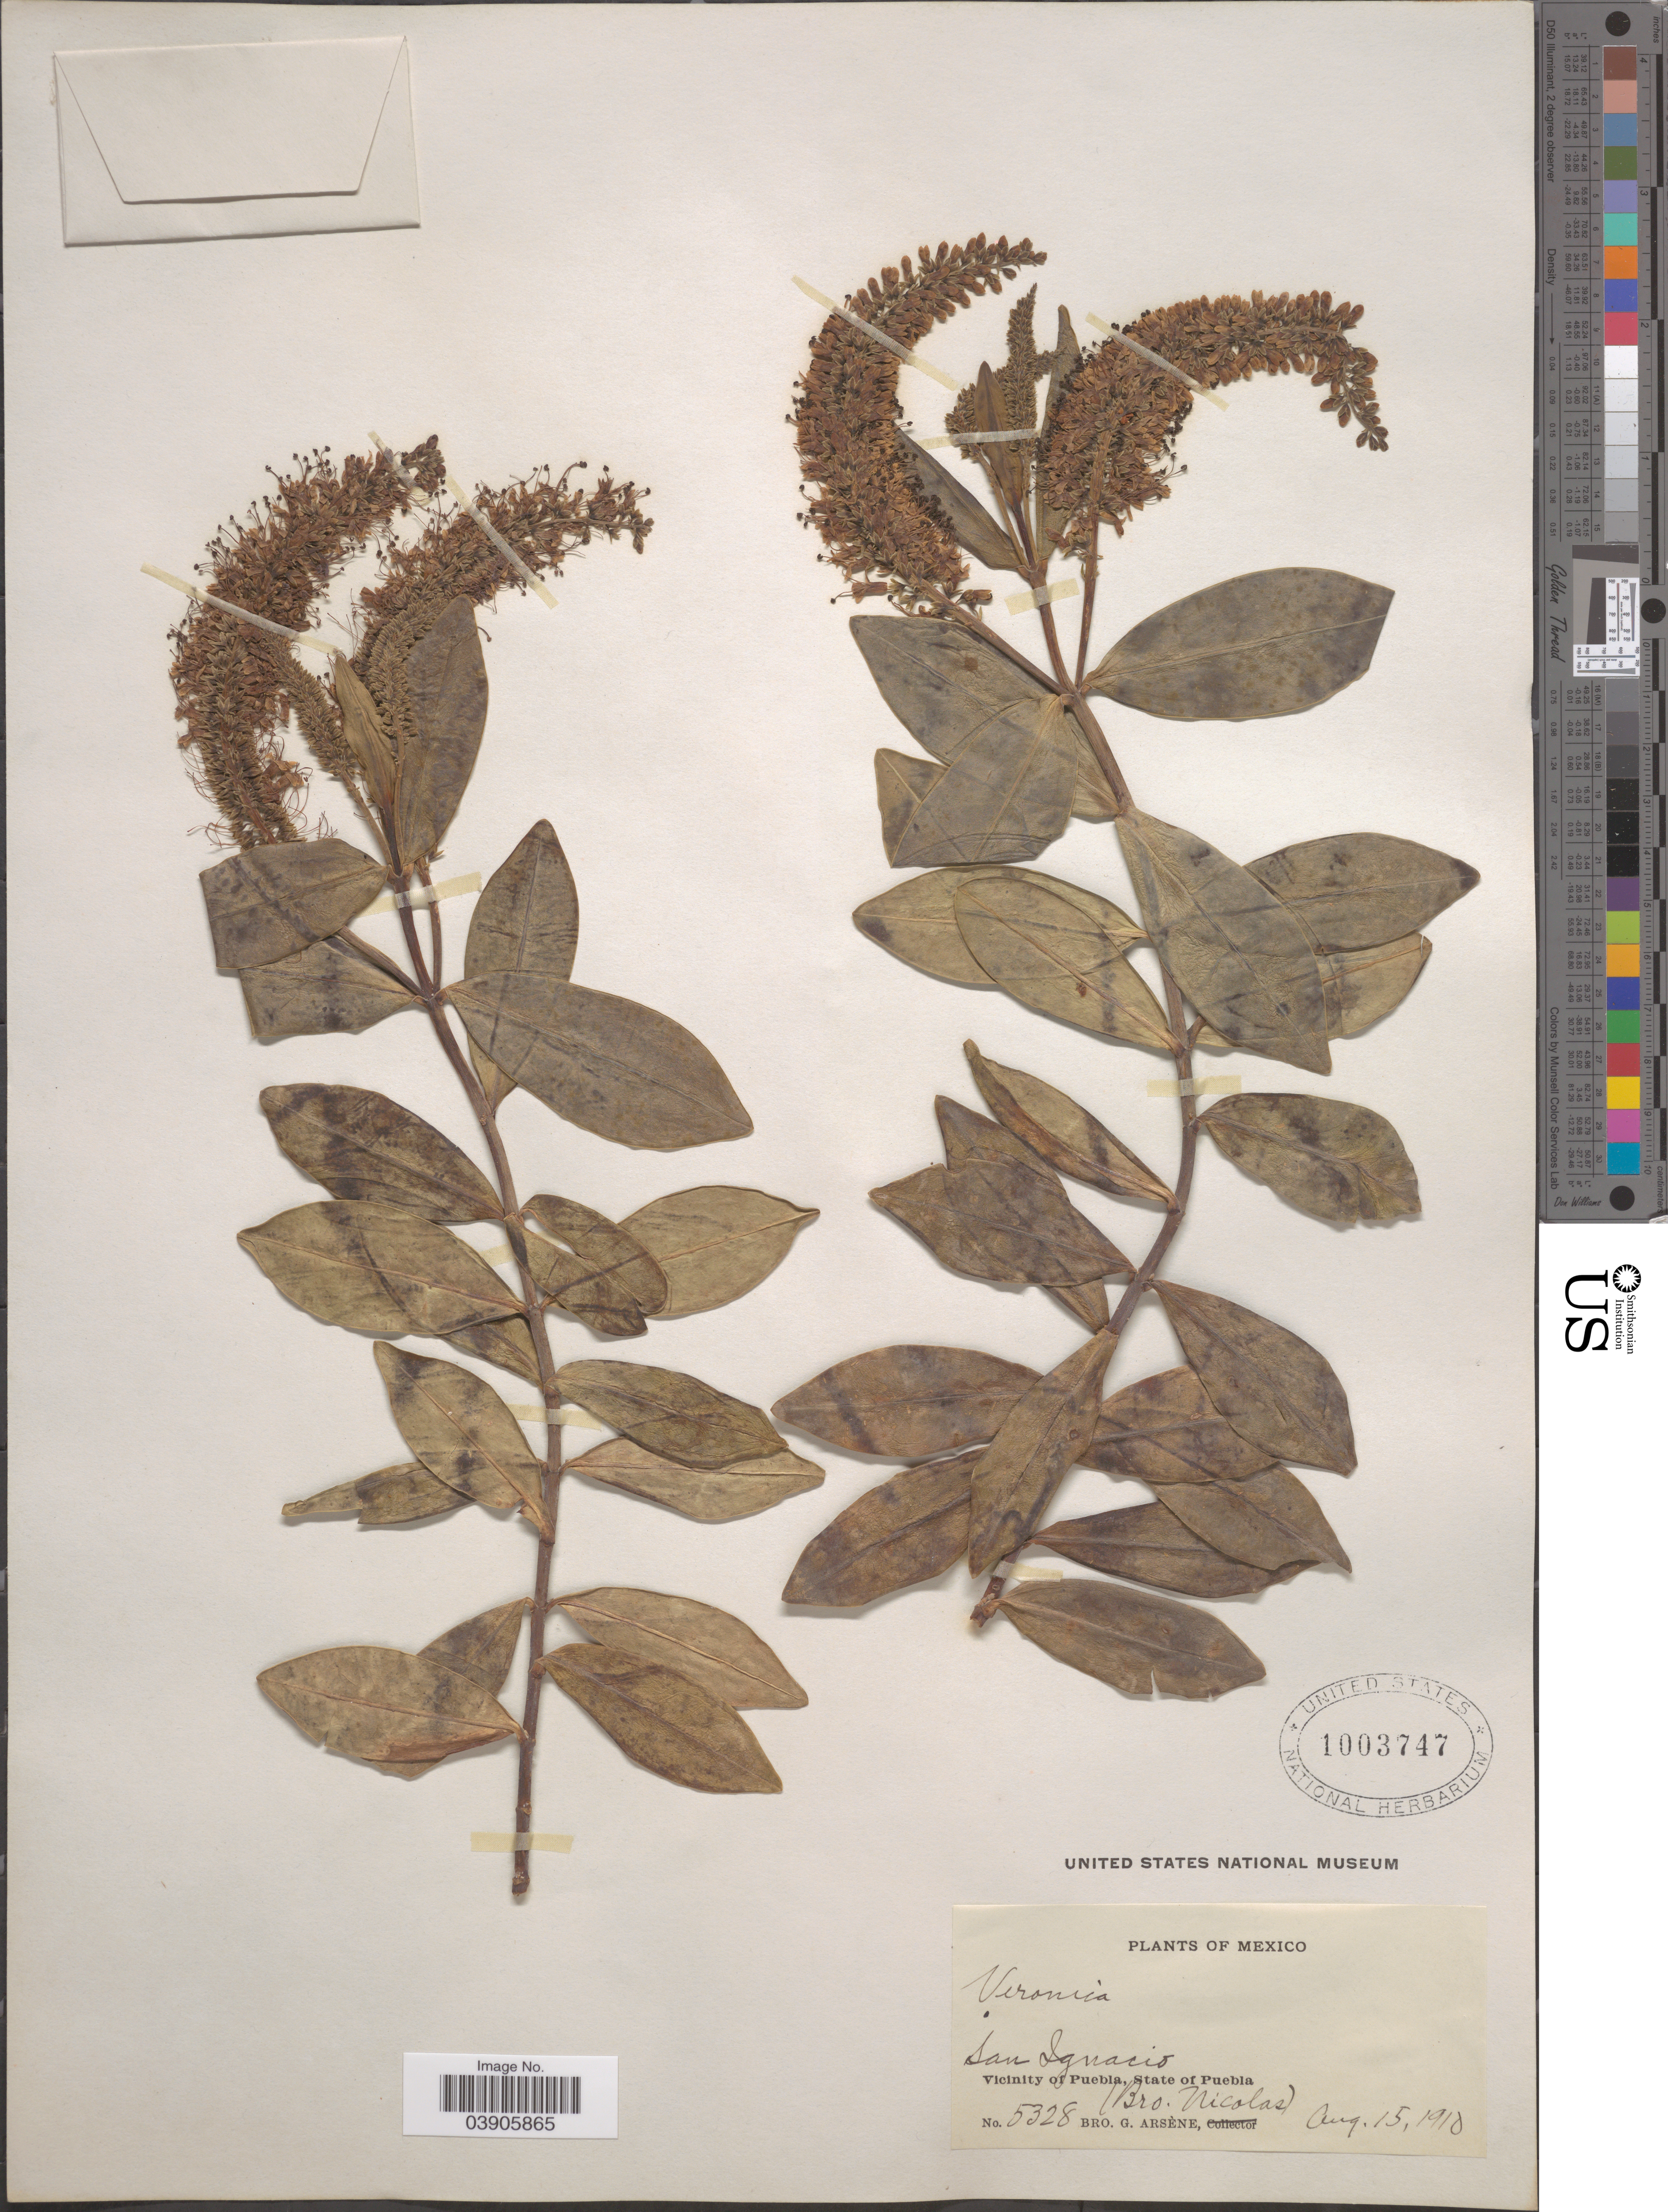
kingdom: Plantae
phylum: Tracheophyta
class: Magnoliopsida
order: Lamiales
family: Plantaginaceae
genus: Hebe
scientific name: Hebe sp.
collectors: Bro. G. Arsène & Bro. Nicolas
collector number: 5328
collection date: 1910-08-15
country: Mexico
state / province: Puebla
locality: San Ignacio. Vicinity of Puebla.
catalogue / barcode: US 1003747